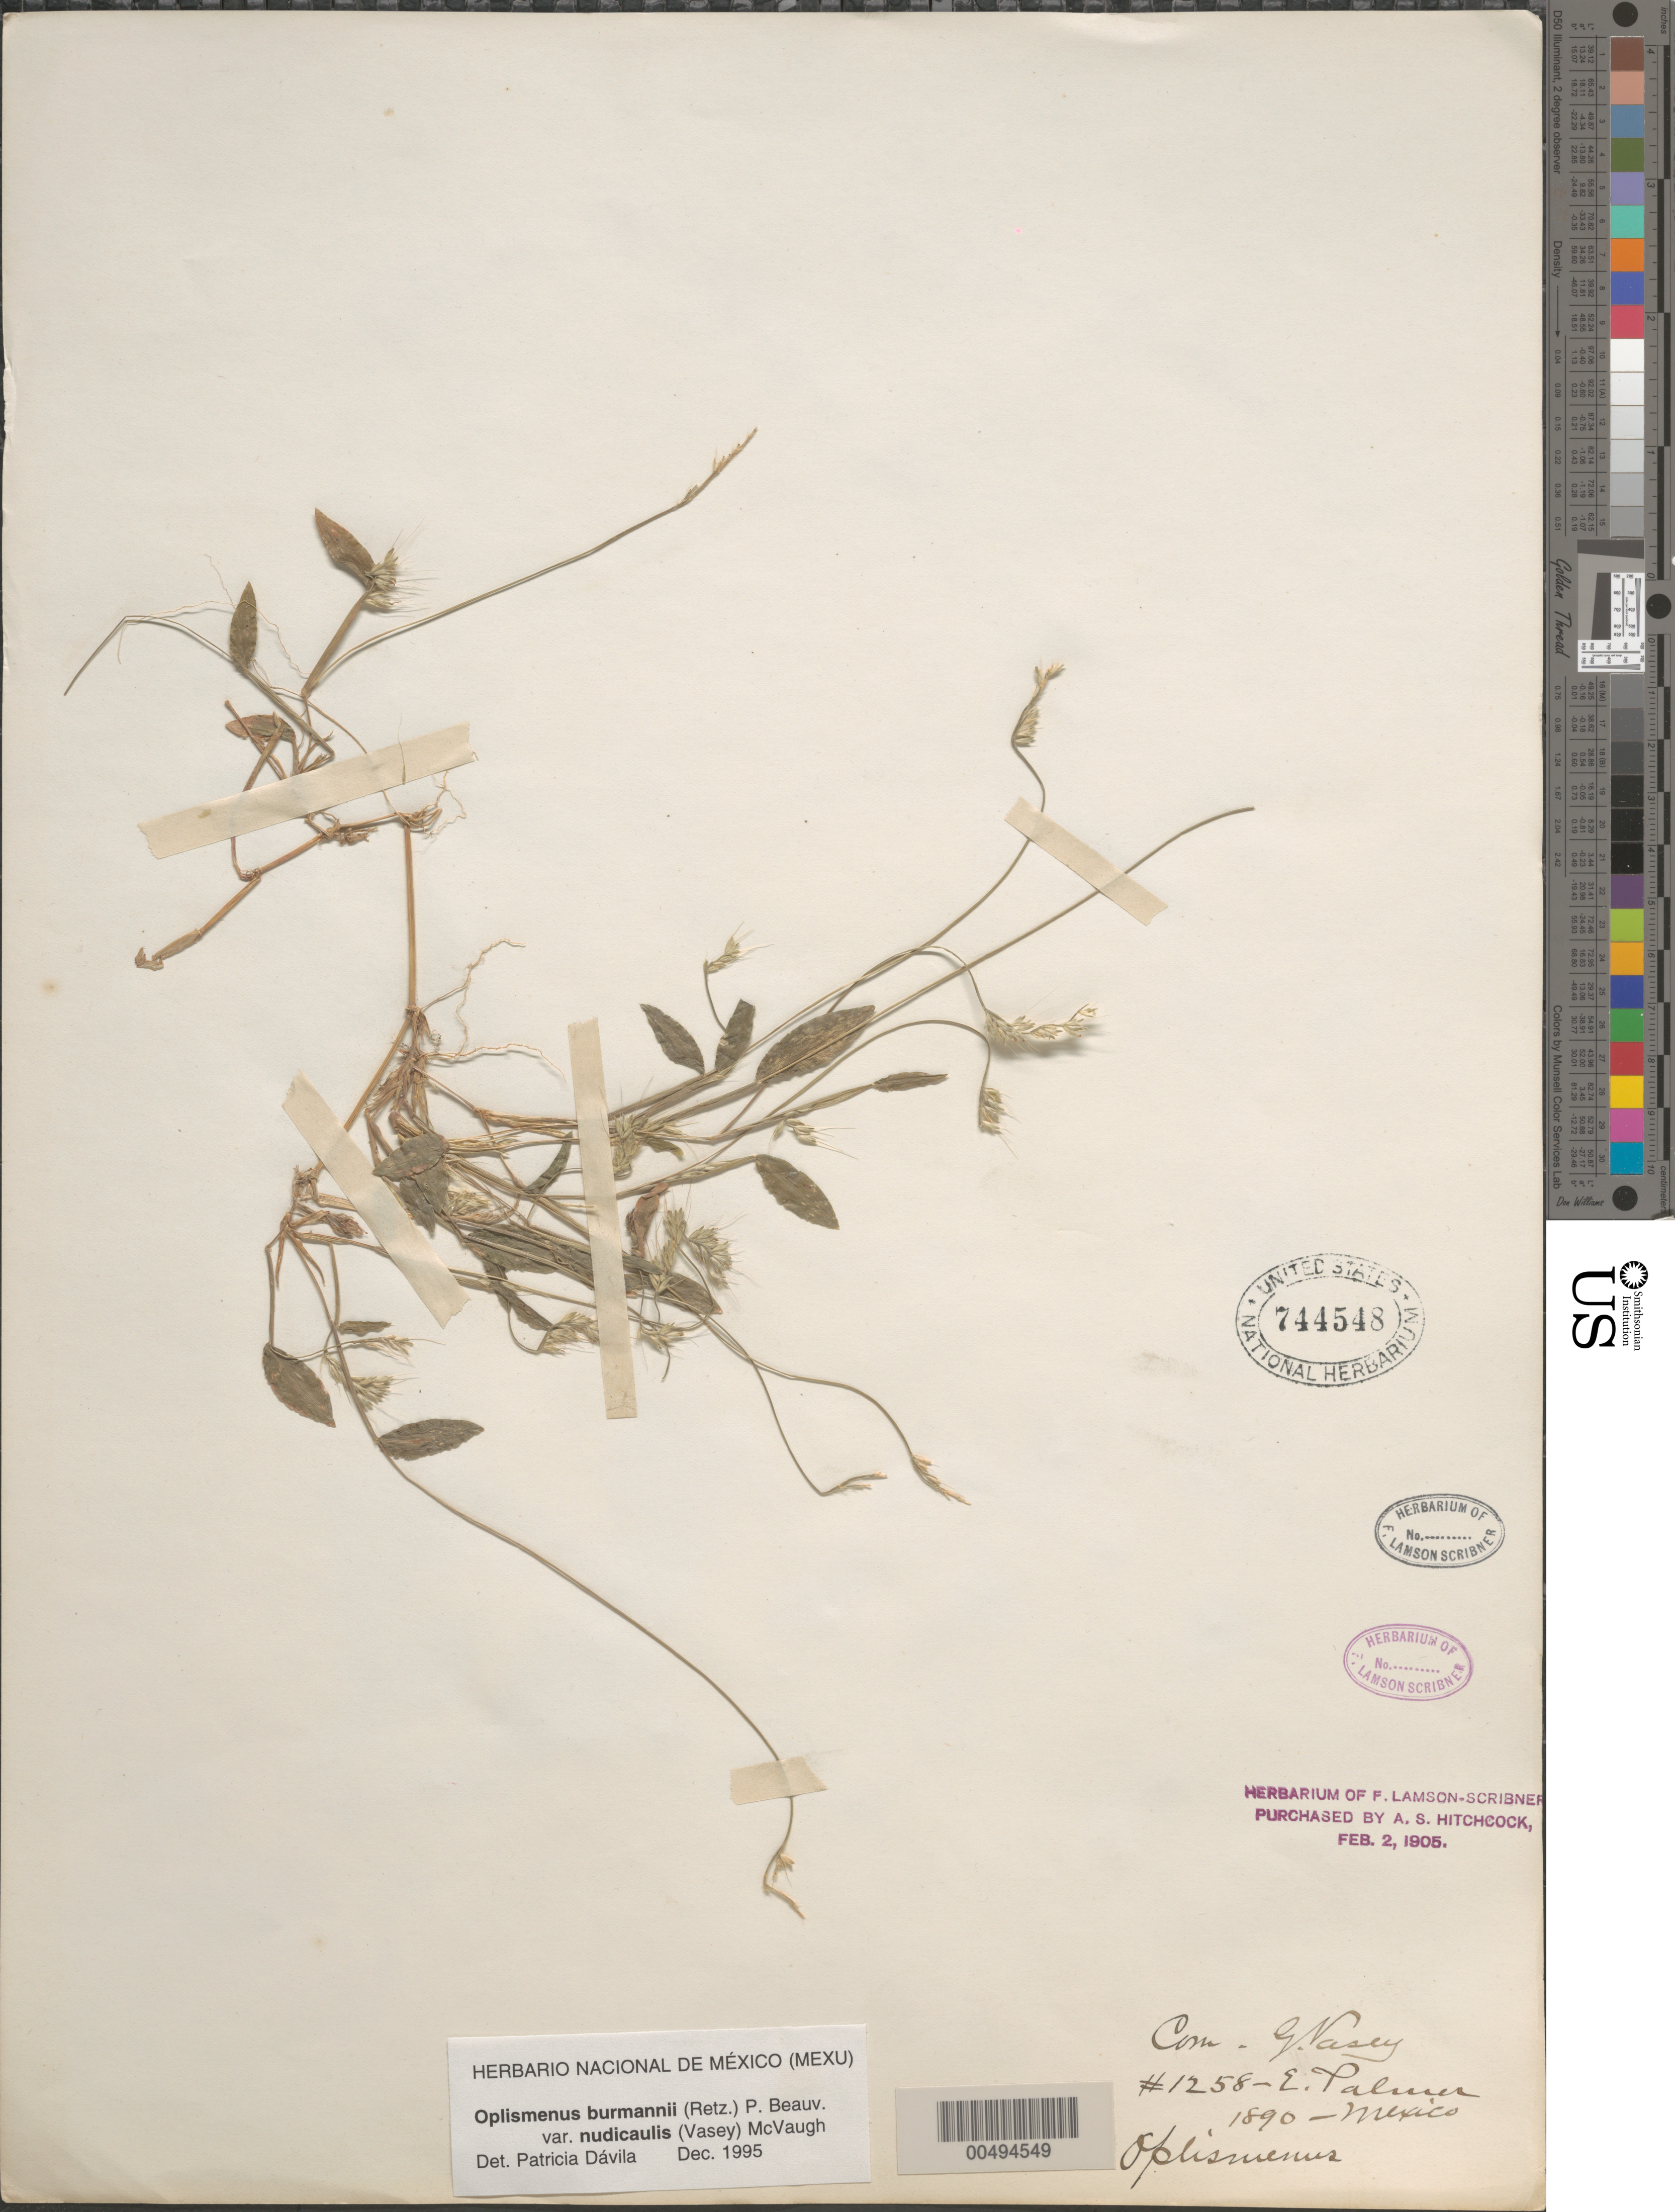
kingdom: Plantae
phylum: Tracheophyta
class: Liliopsida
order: Poales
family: Poaceae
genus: Oplismenus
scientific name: Oplismenus burmannii var. nudicaulis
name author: (Vasey) McVaugh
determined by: Dávila, P. D.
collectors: E. Palmer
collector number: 1258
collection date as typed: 1890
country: Mexico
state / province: Durango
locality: San Ramon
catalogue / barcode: US 744548